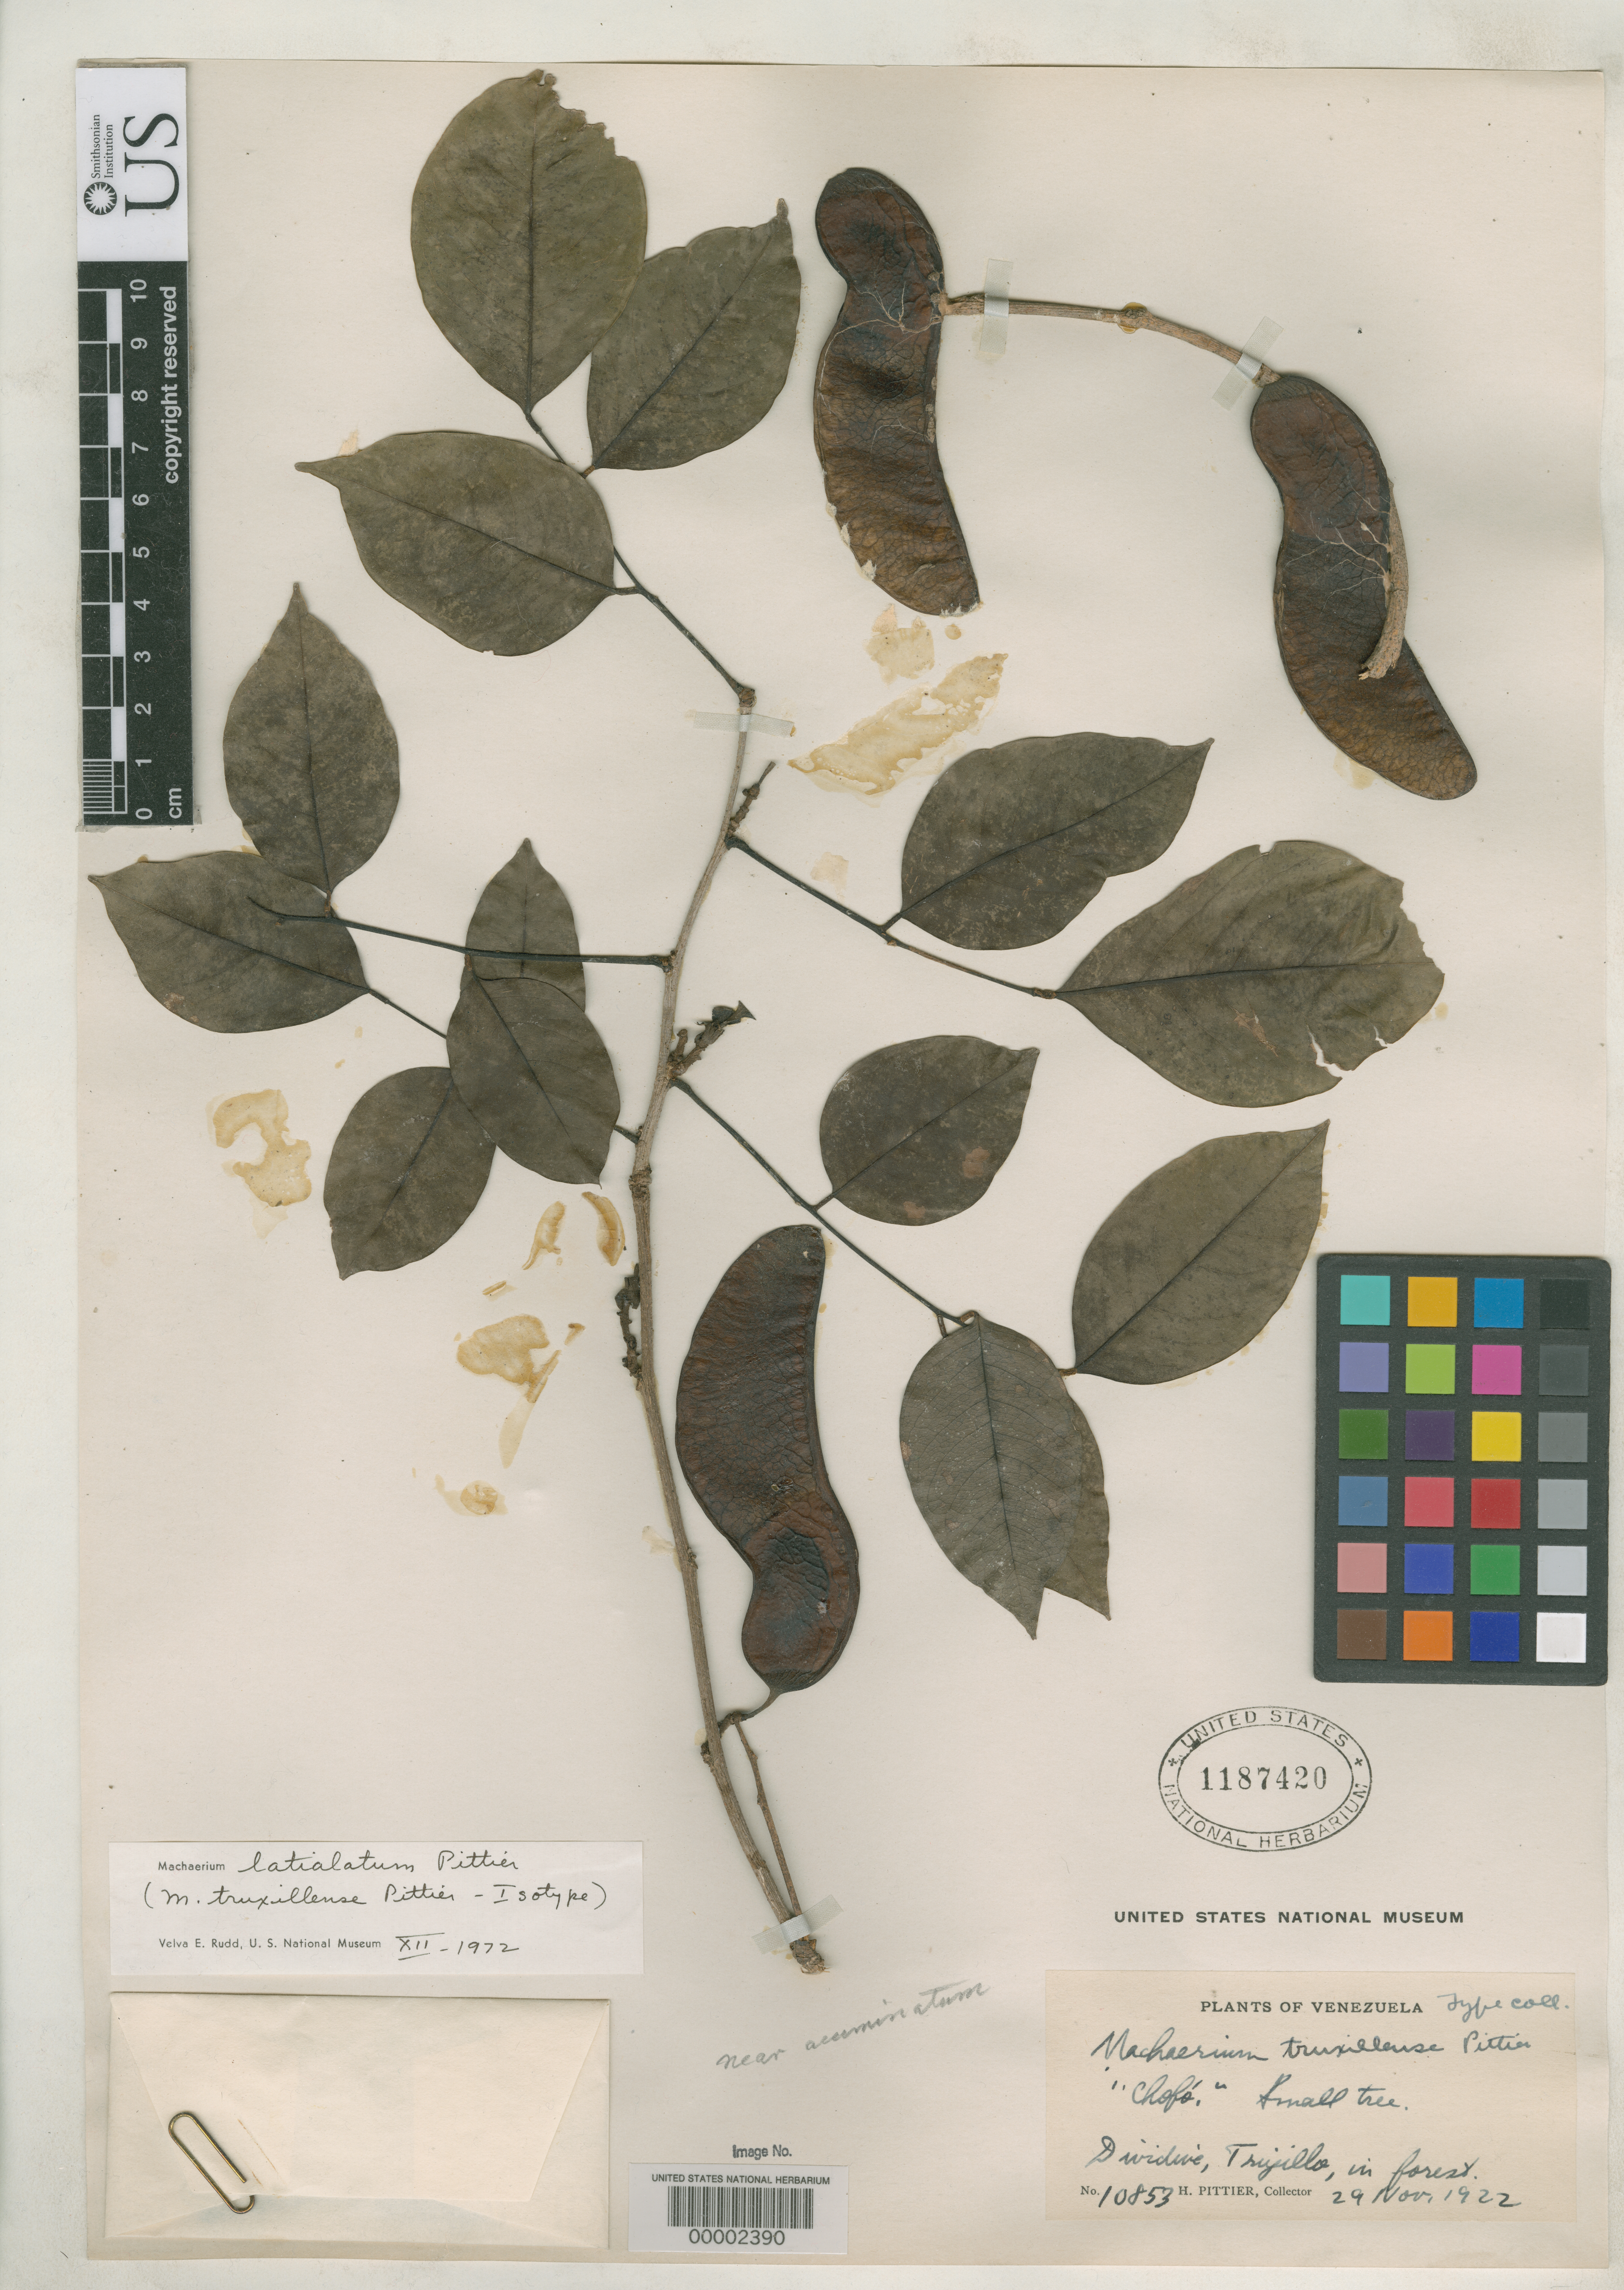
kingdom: Plantae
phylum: Tracheophyta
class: Magnoliopsida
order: Fabales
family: Fabaceae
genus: Machaerium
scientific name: Machaerium truxillense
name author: Pittier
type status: Isotype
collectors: H. F. Pittier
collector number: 10853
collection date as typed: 29 Nov 1922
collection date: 1922-11-29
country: Venezuela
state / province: Trujillo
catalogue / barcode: US 1187420